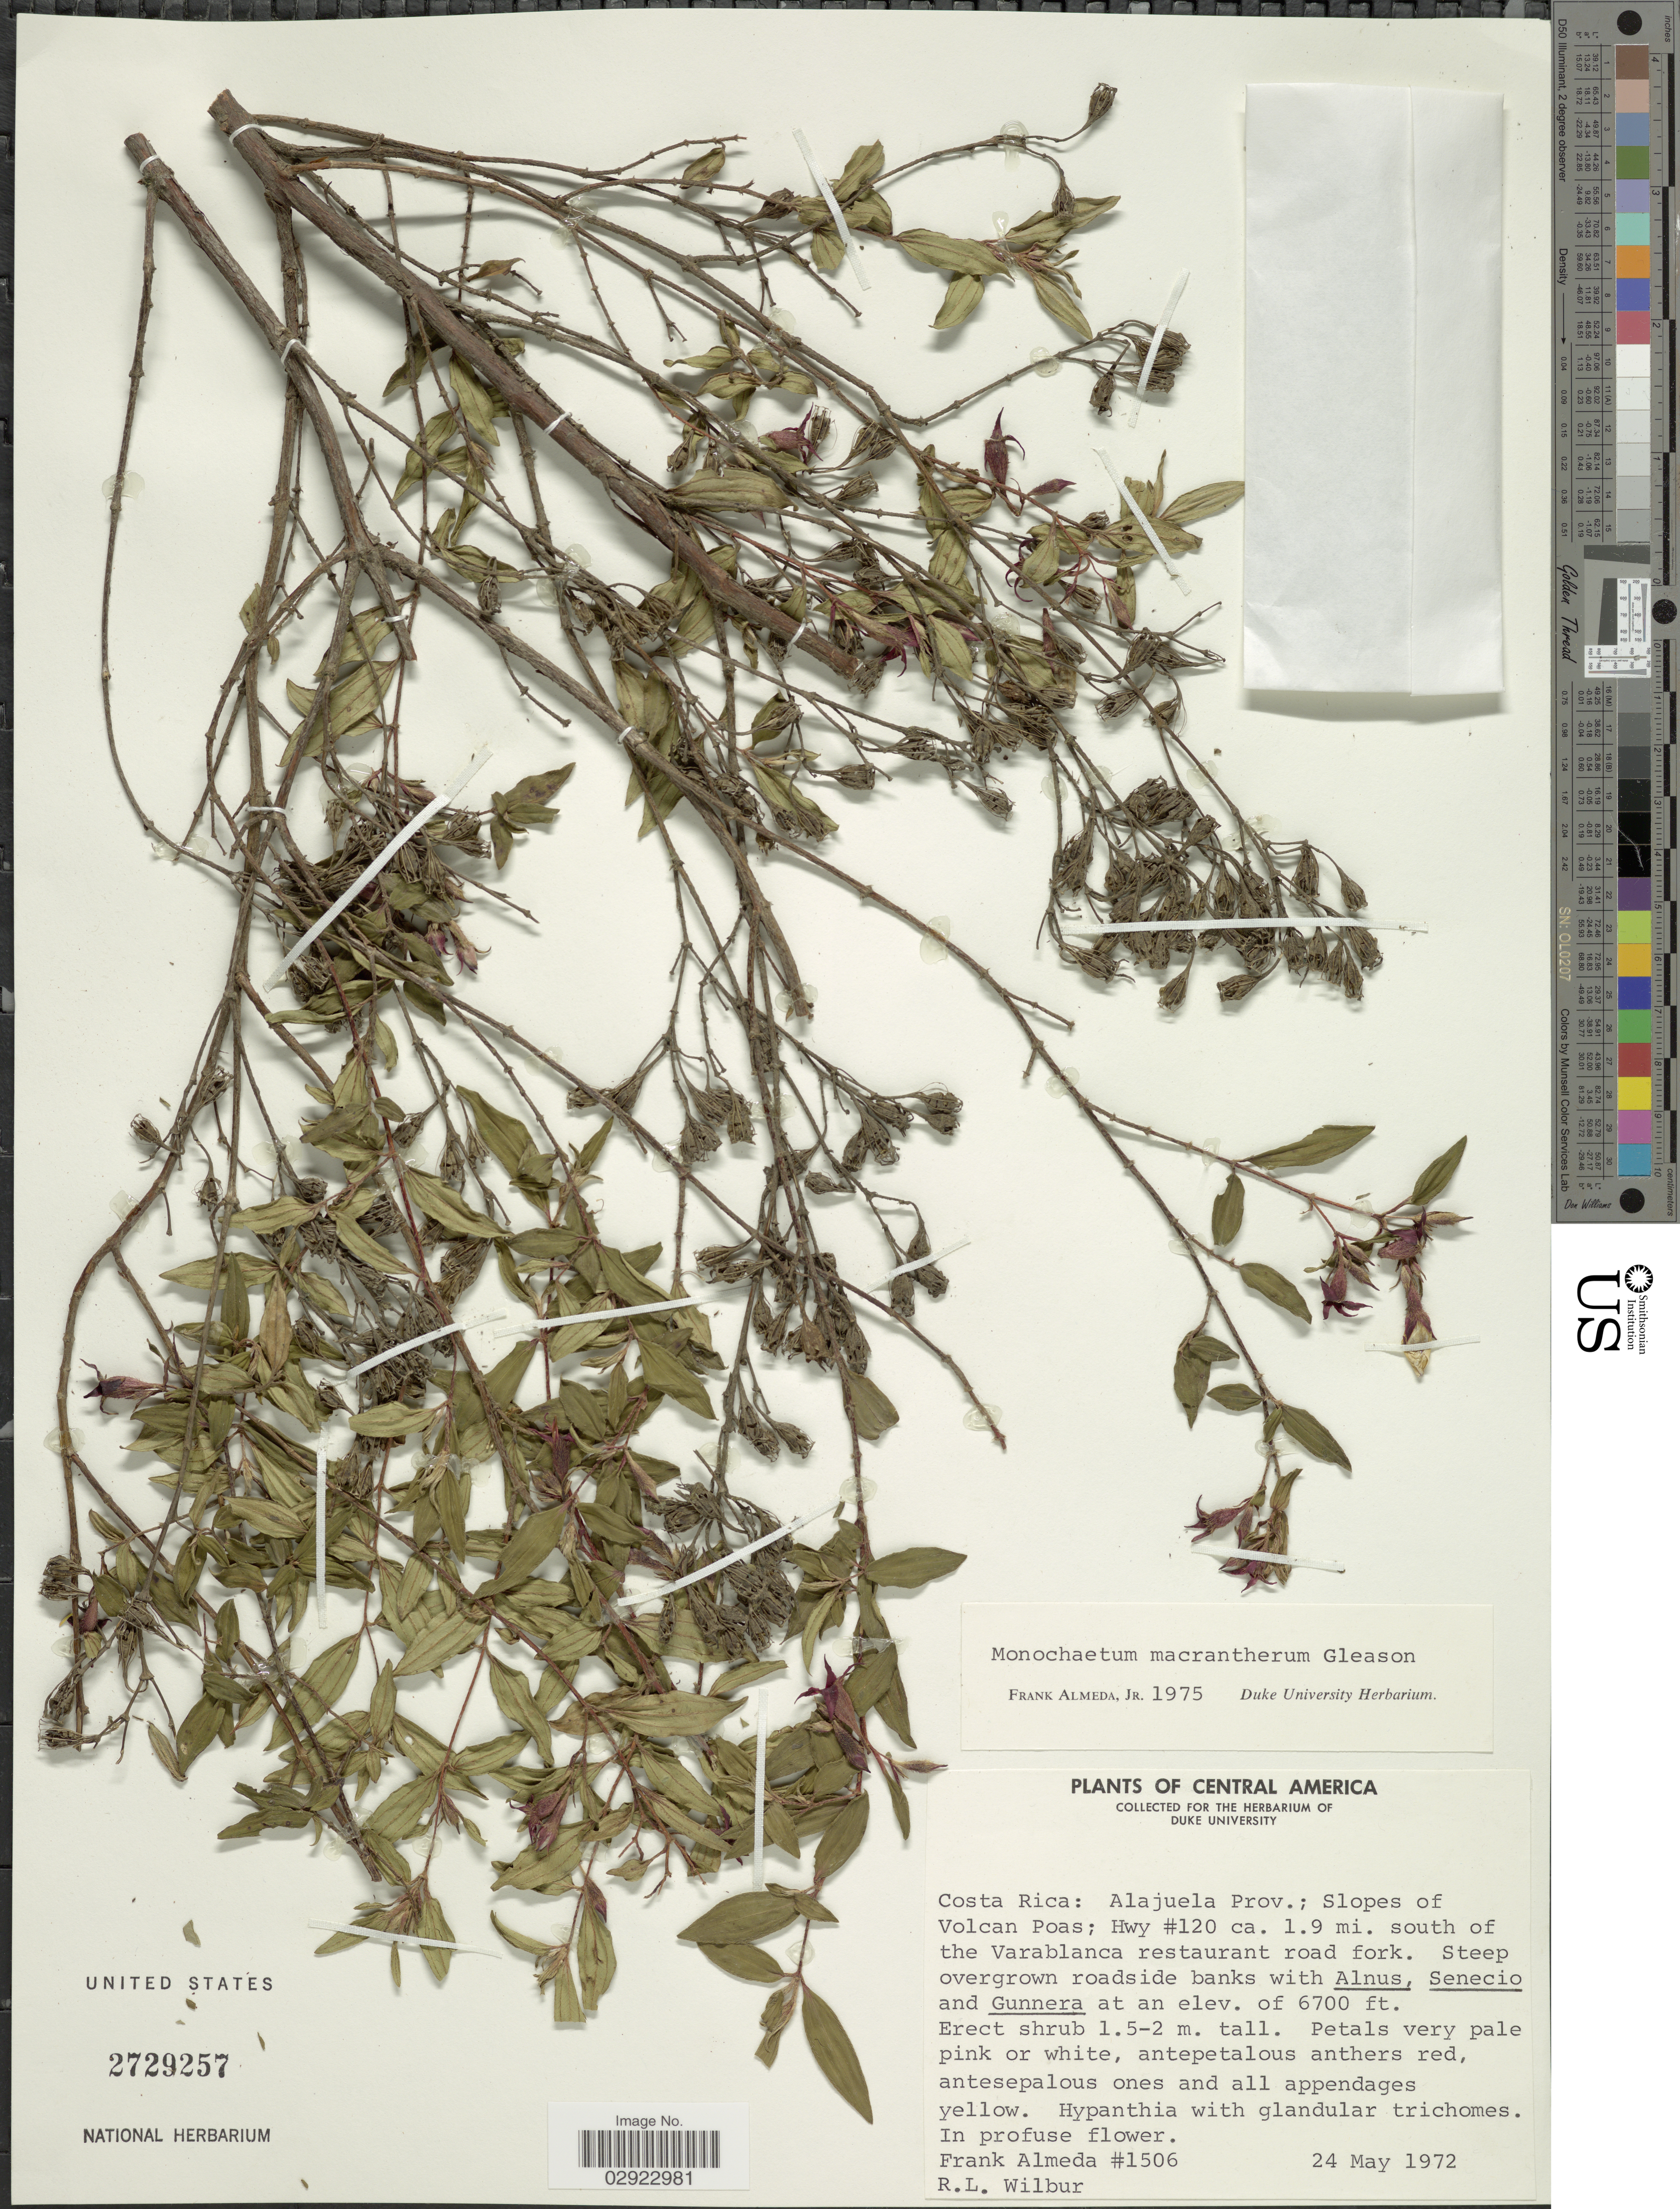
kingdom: Plantae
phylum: Tracheophyta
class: Magnoliopsida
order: Myrtales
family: Melastomataceae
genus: Monochaetum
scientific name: Monochaetum macrantherum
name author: Gleason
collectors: F. Almeda & R. L. Wilbur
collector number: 1506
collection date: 1972-05-24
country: Costa Rica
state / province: Alajuela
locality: Costa Rica: Alajuela Prov.; Slopes of Volcan Poas; Hwy #120 ca. 1.9 mi. south of the Varablanca restaurant road fork.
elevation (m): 2042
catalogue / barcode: US 2729257